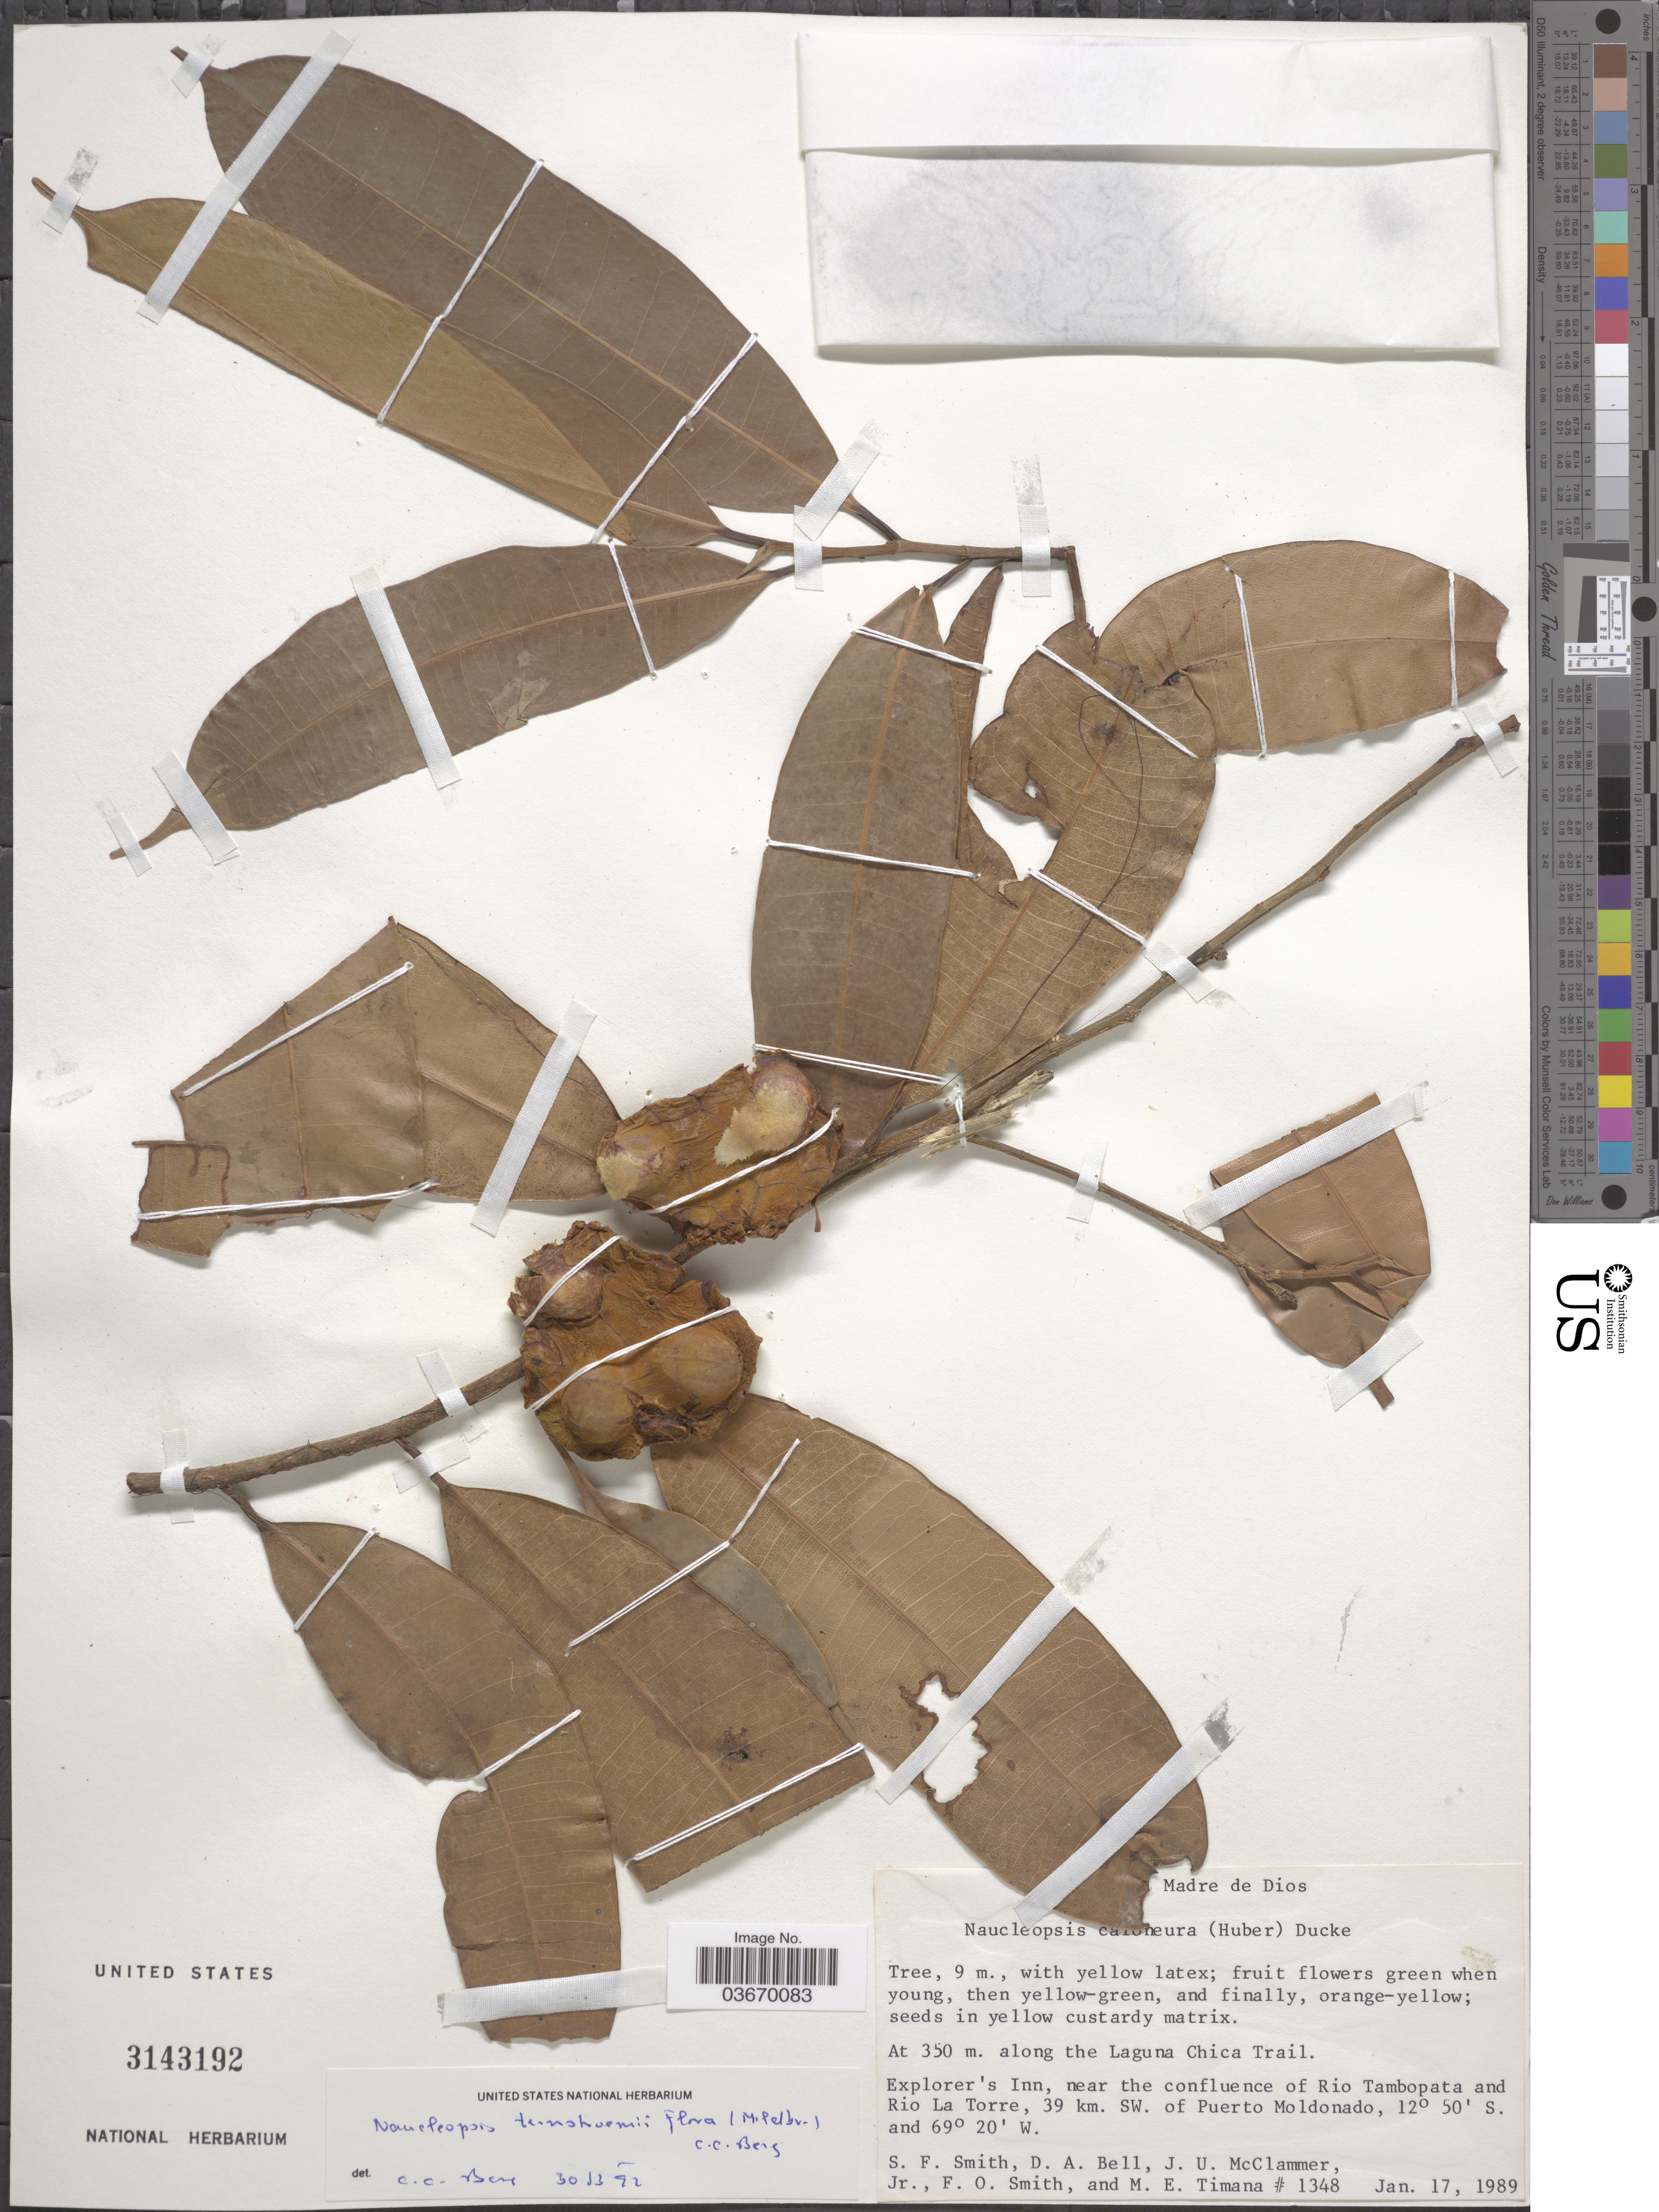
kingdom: Plantae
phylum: Tracheophyta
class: Magnoliopsida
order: Rosales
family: Moraceae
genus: Naucleopsis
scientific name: Naucleopsis ternstroemiiflora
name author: (Mildbr.) C.C. Berg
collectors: S.F. Smith, D. A. Bell, J. McClammer Jr. & F. Smith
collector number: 1348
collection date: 1989-01-17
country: Peru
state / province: Madre de Dios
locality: Along the Laguna Chica Trail. Explorer's Inn, near the confluence of Rio Tambopata and Rio La Torre, 39 km. SW. of Puerto Moldonado.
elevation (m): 350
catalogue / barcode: US 3143192